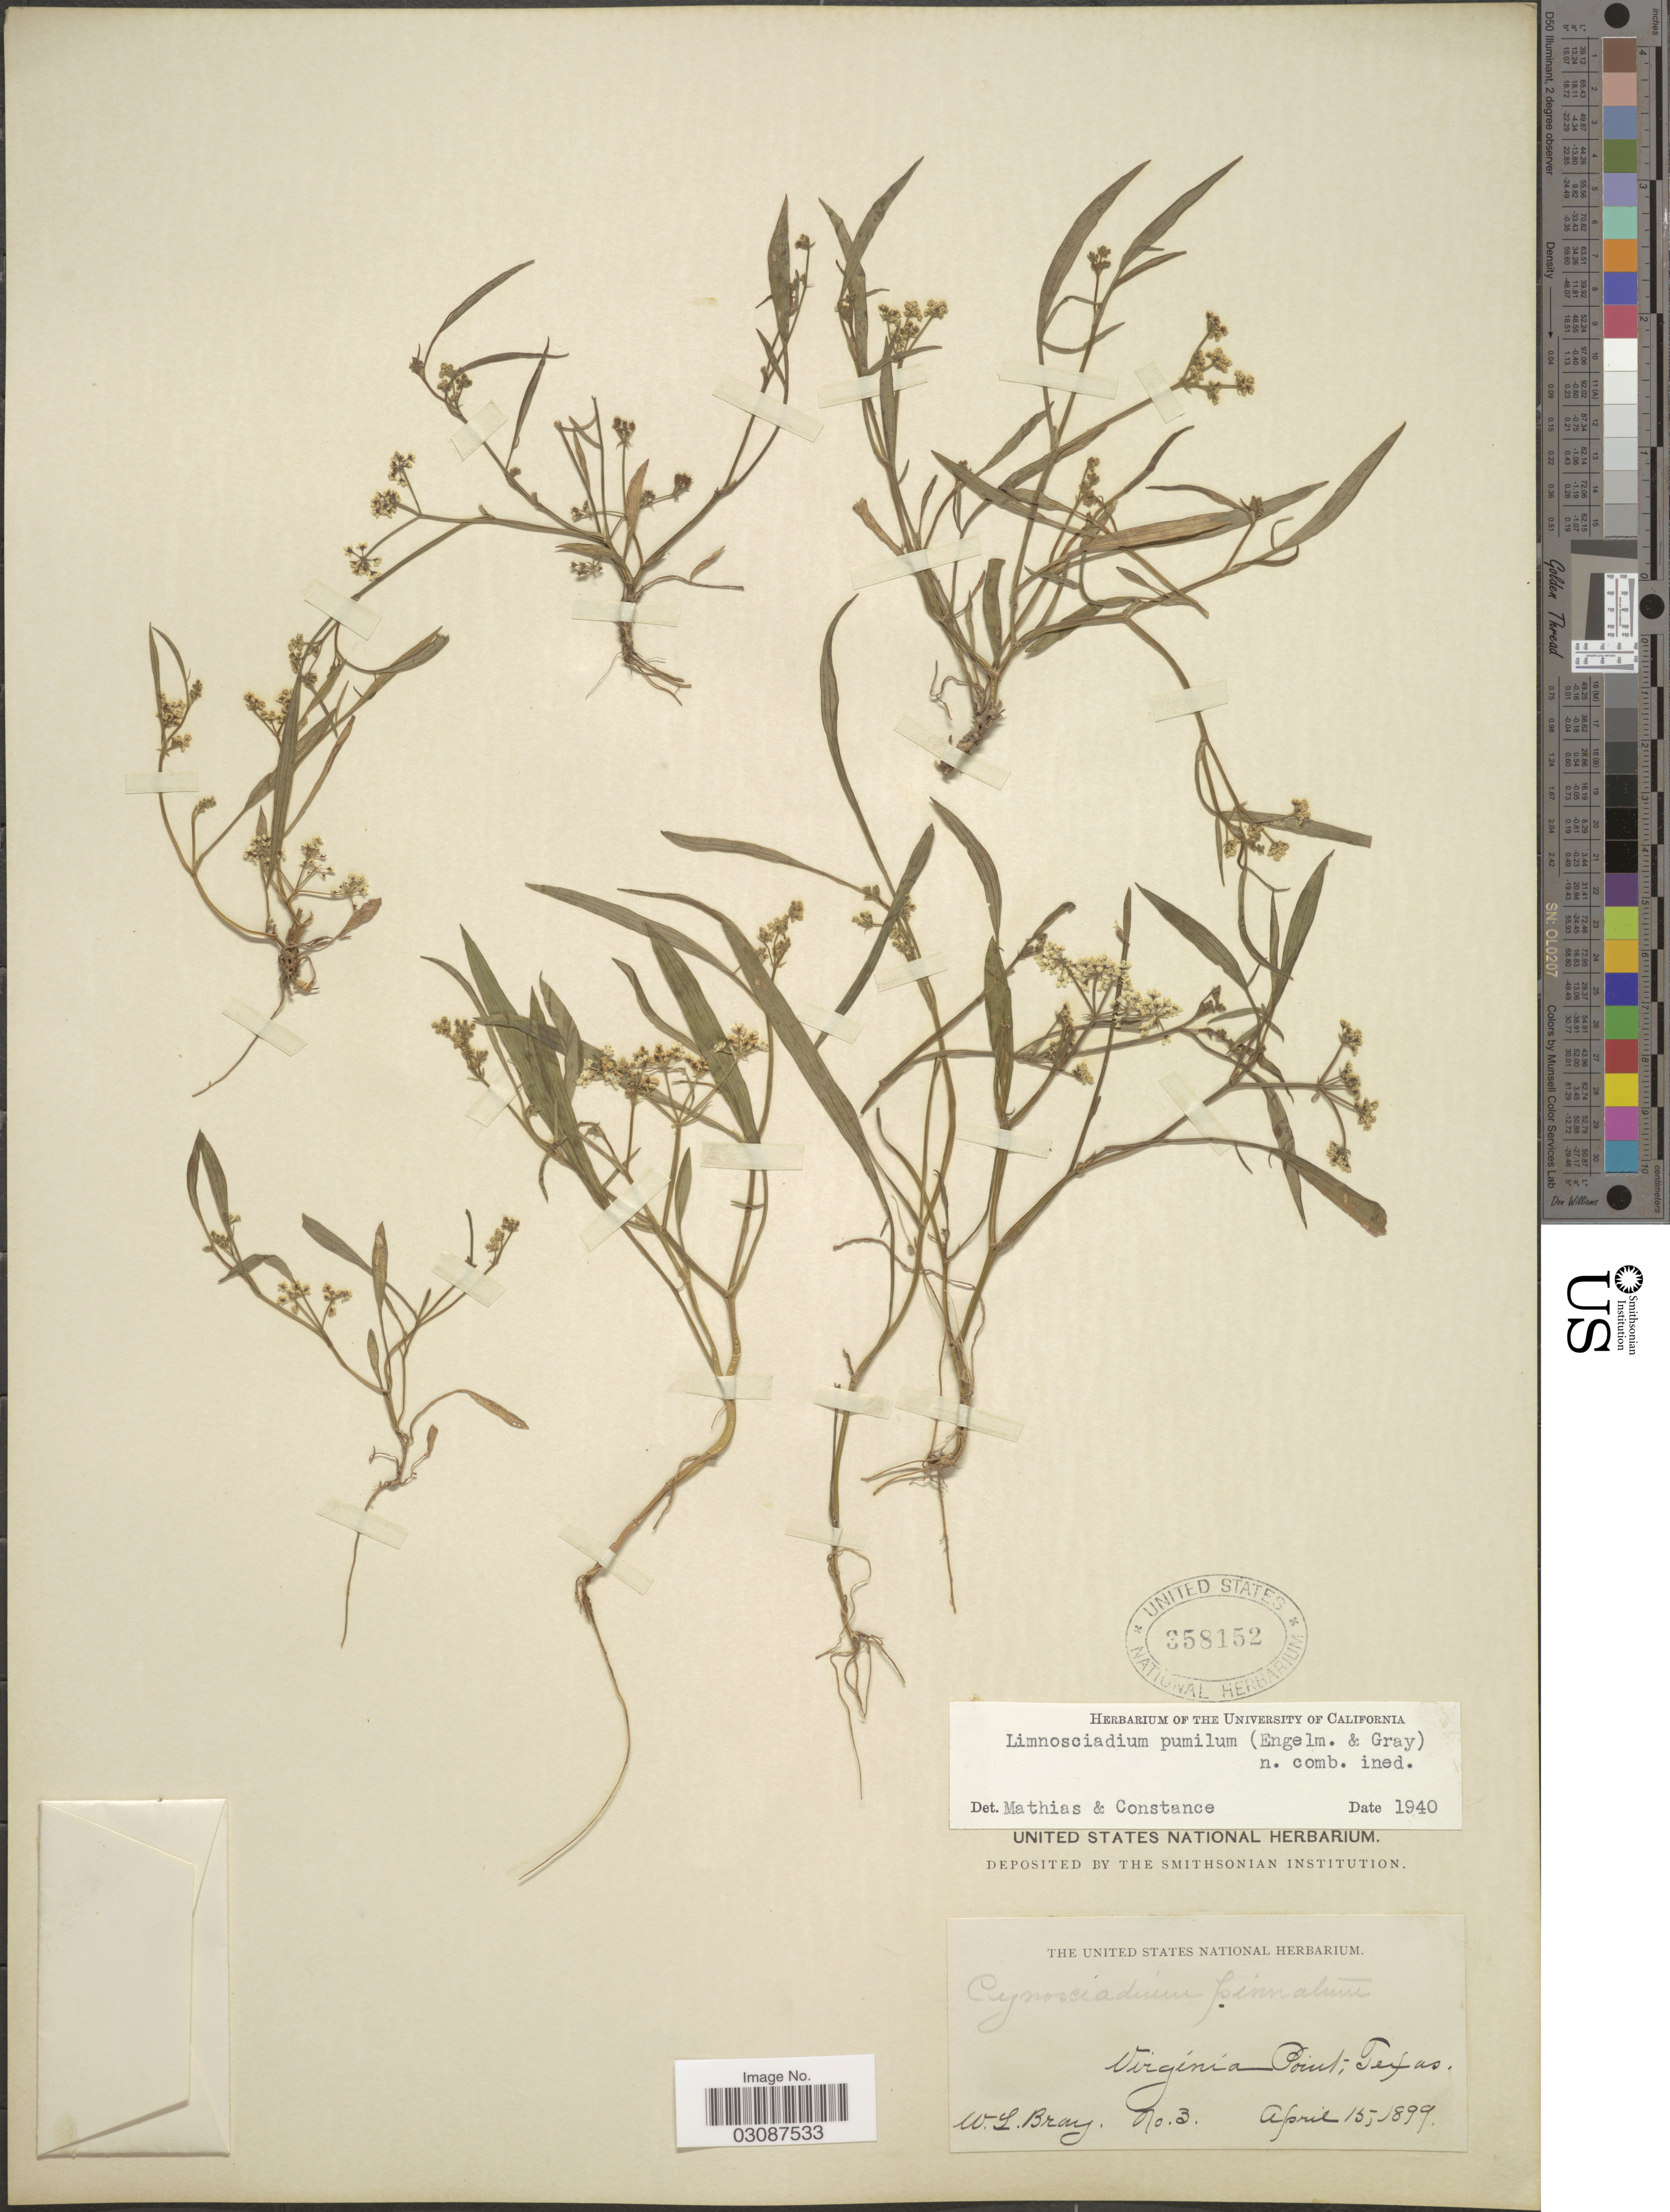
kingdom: Plantae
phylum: Tracheophyta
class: Magnoliopsida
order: Apiales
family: Apiaceae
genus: Limnosciadium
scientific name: Limnosciadium pumilum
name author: (Engelm. & A. Gray) Mathias & Constance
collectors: W. L. Bray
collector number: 3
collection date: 1899-04-15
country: United States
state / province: Texas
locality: Virginia Point.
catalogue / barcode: US 358152